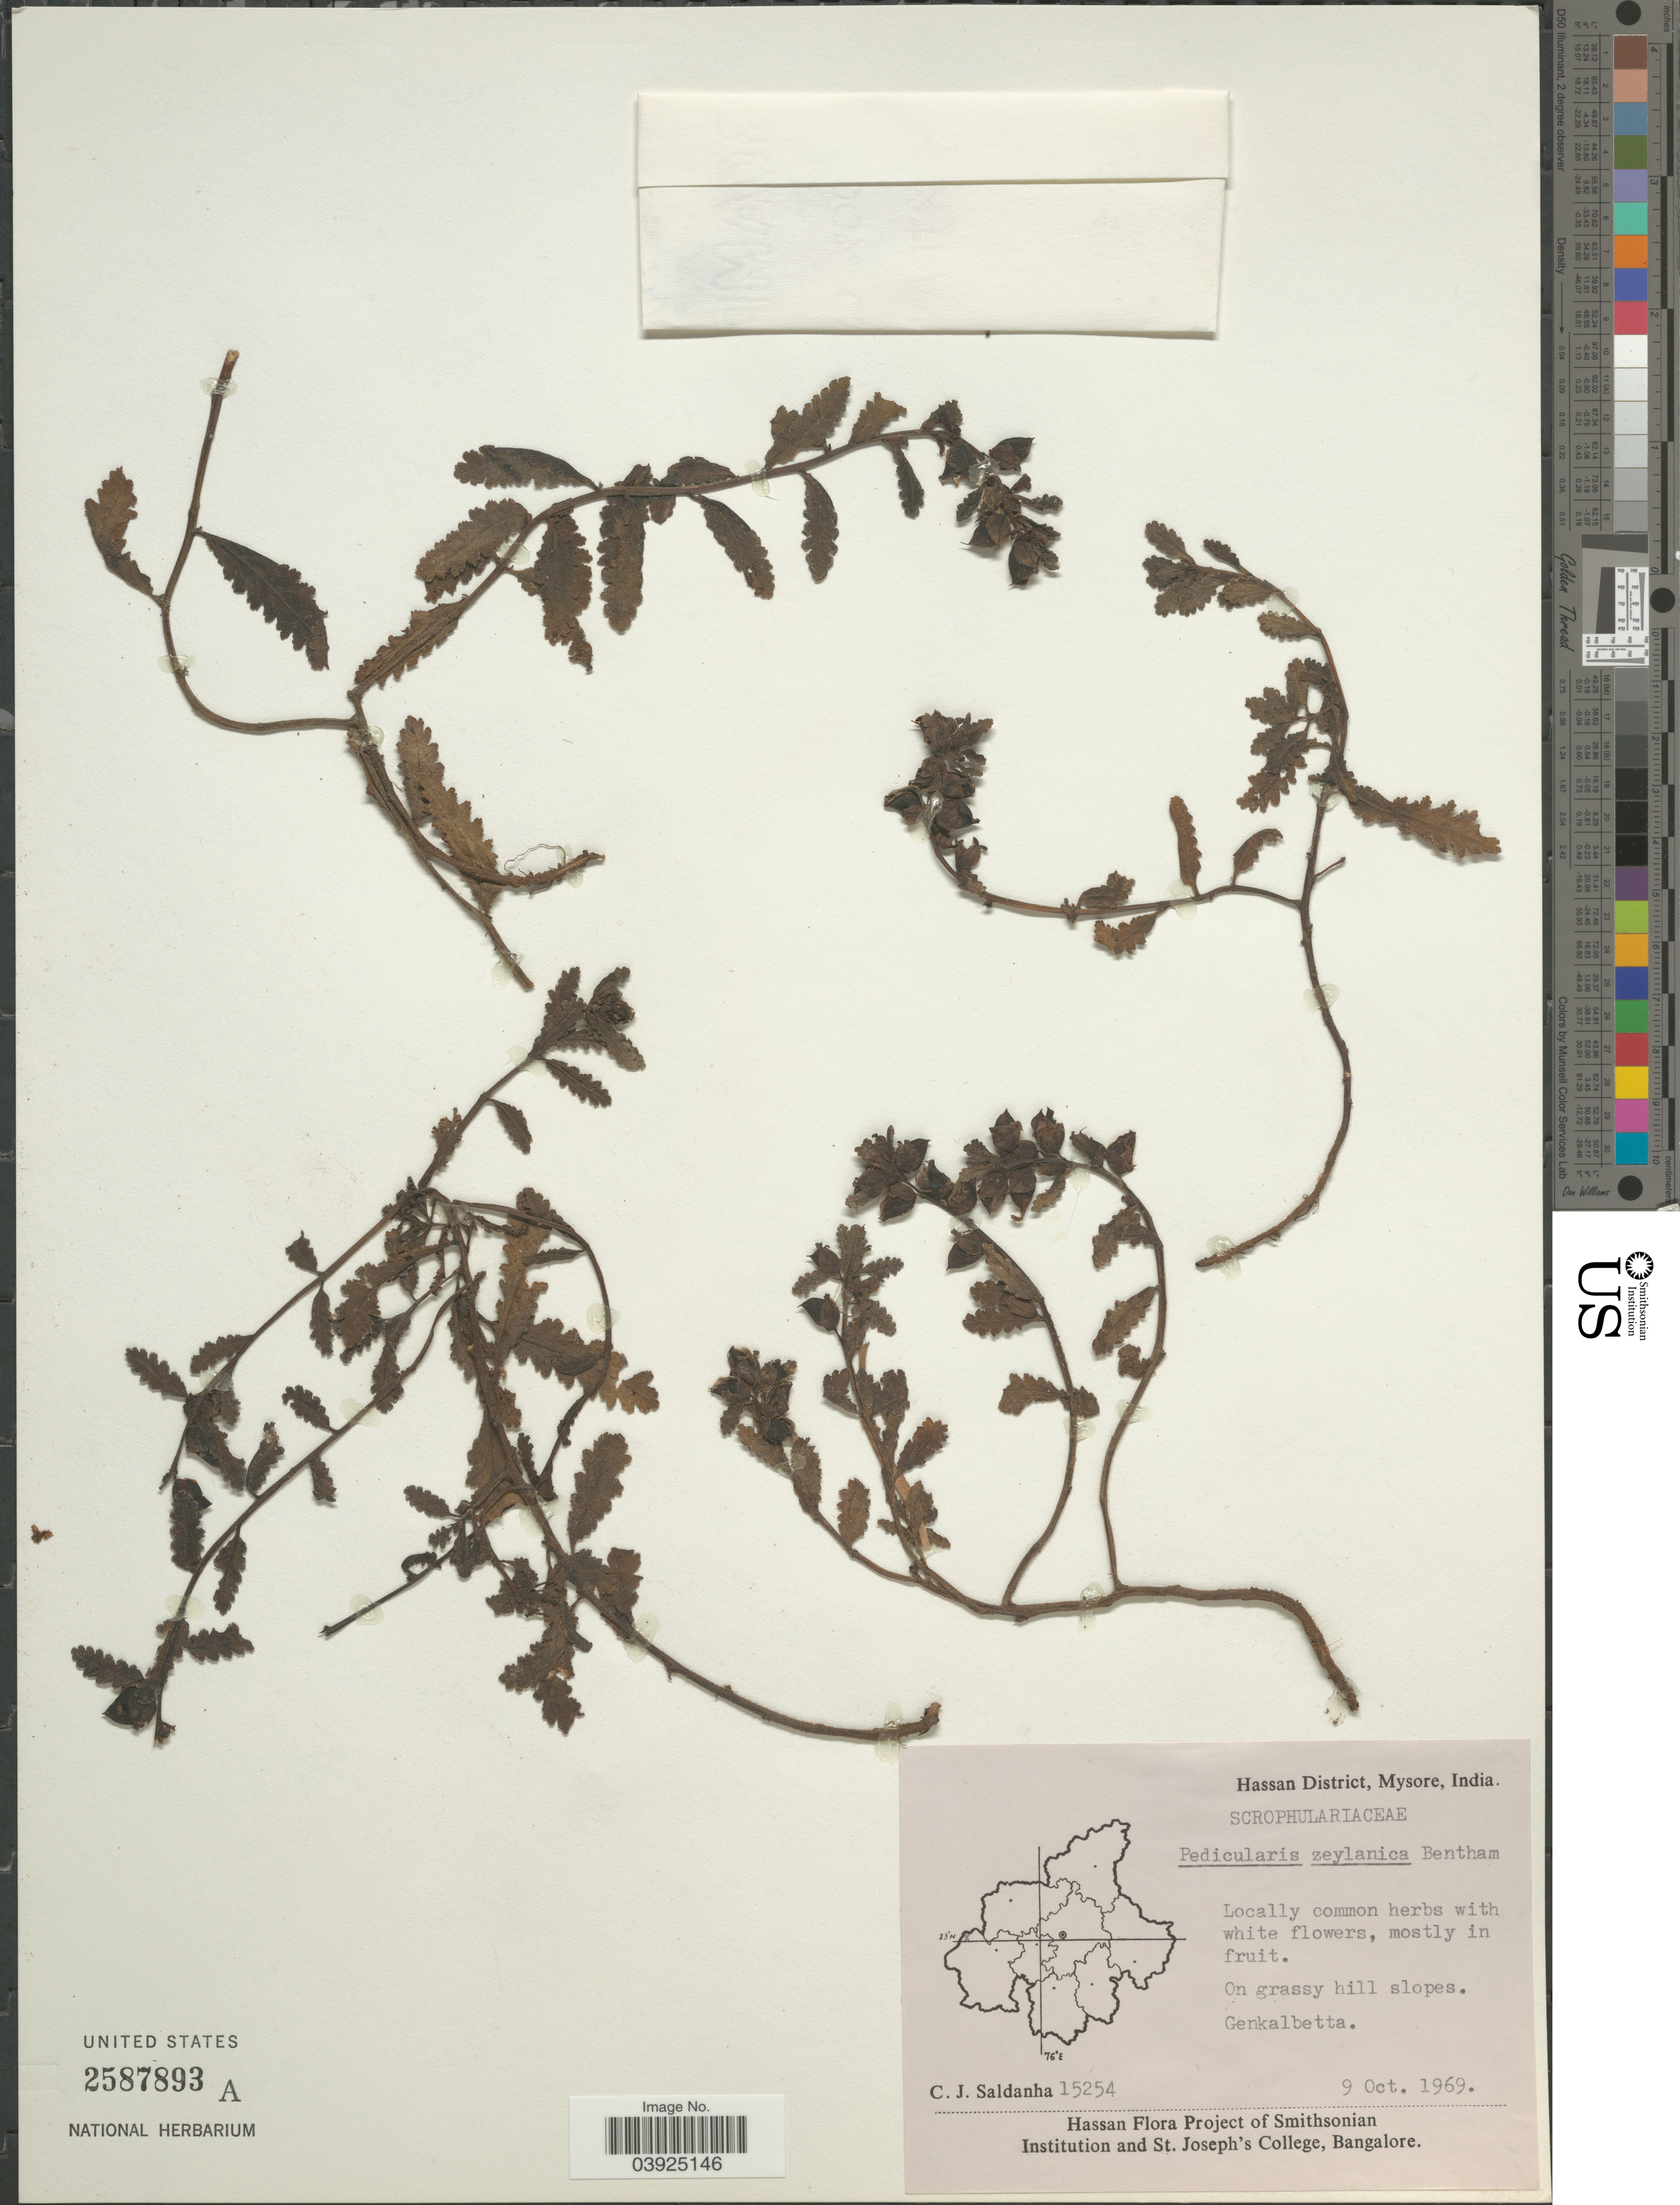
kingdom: Plantae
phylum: Tracheophyta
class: Magnoliopsida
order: Lamiales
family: Orobanchaceae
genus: Pedicularis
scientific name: Pedicularis zeylanica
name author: Benth.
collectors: C. J. Saldanha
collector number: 15254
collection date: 1969-10-09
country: India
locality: Hassan District, Mysore. Genkalbetta.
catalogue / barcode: US 2587893A